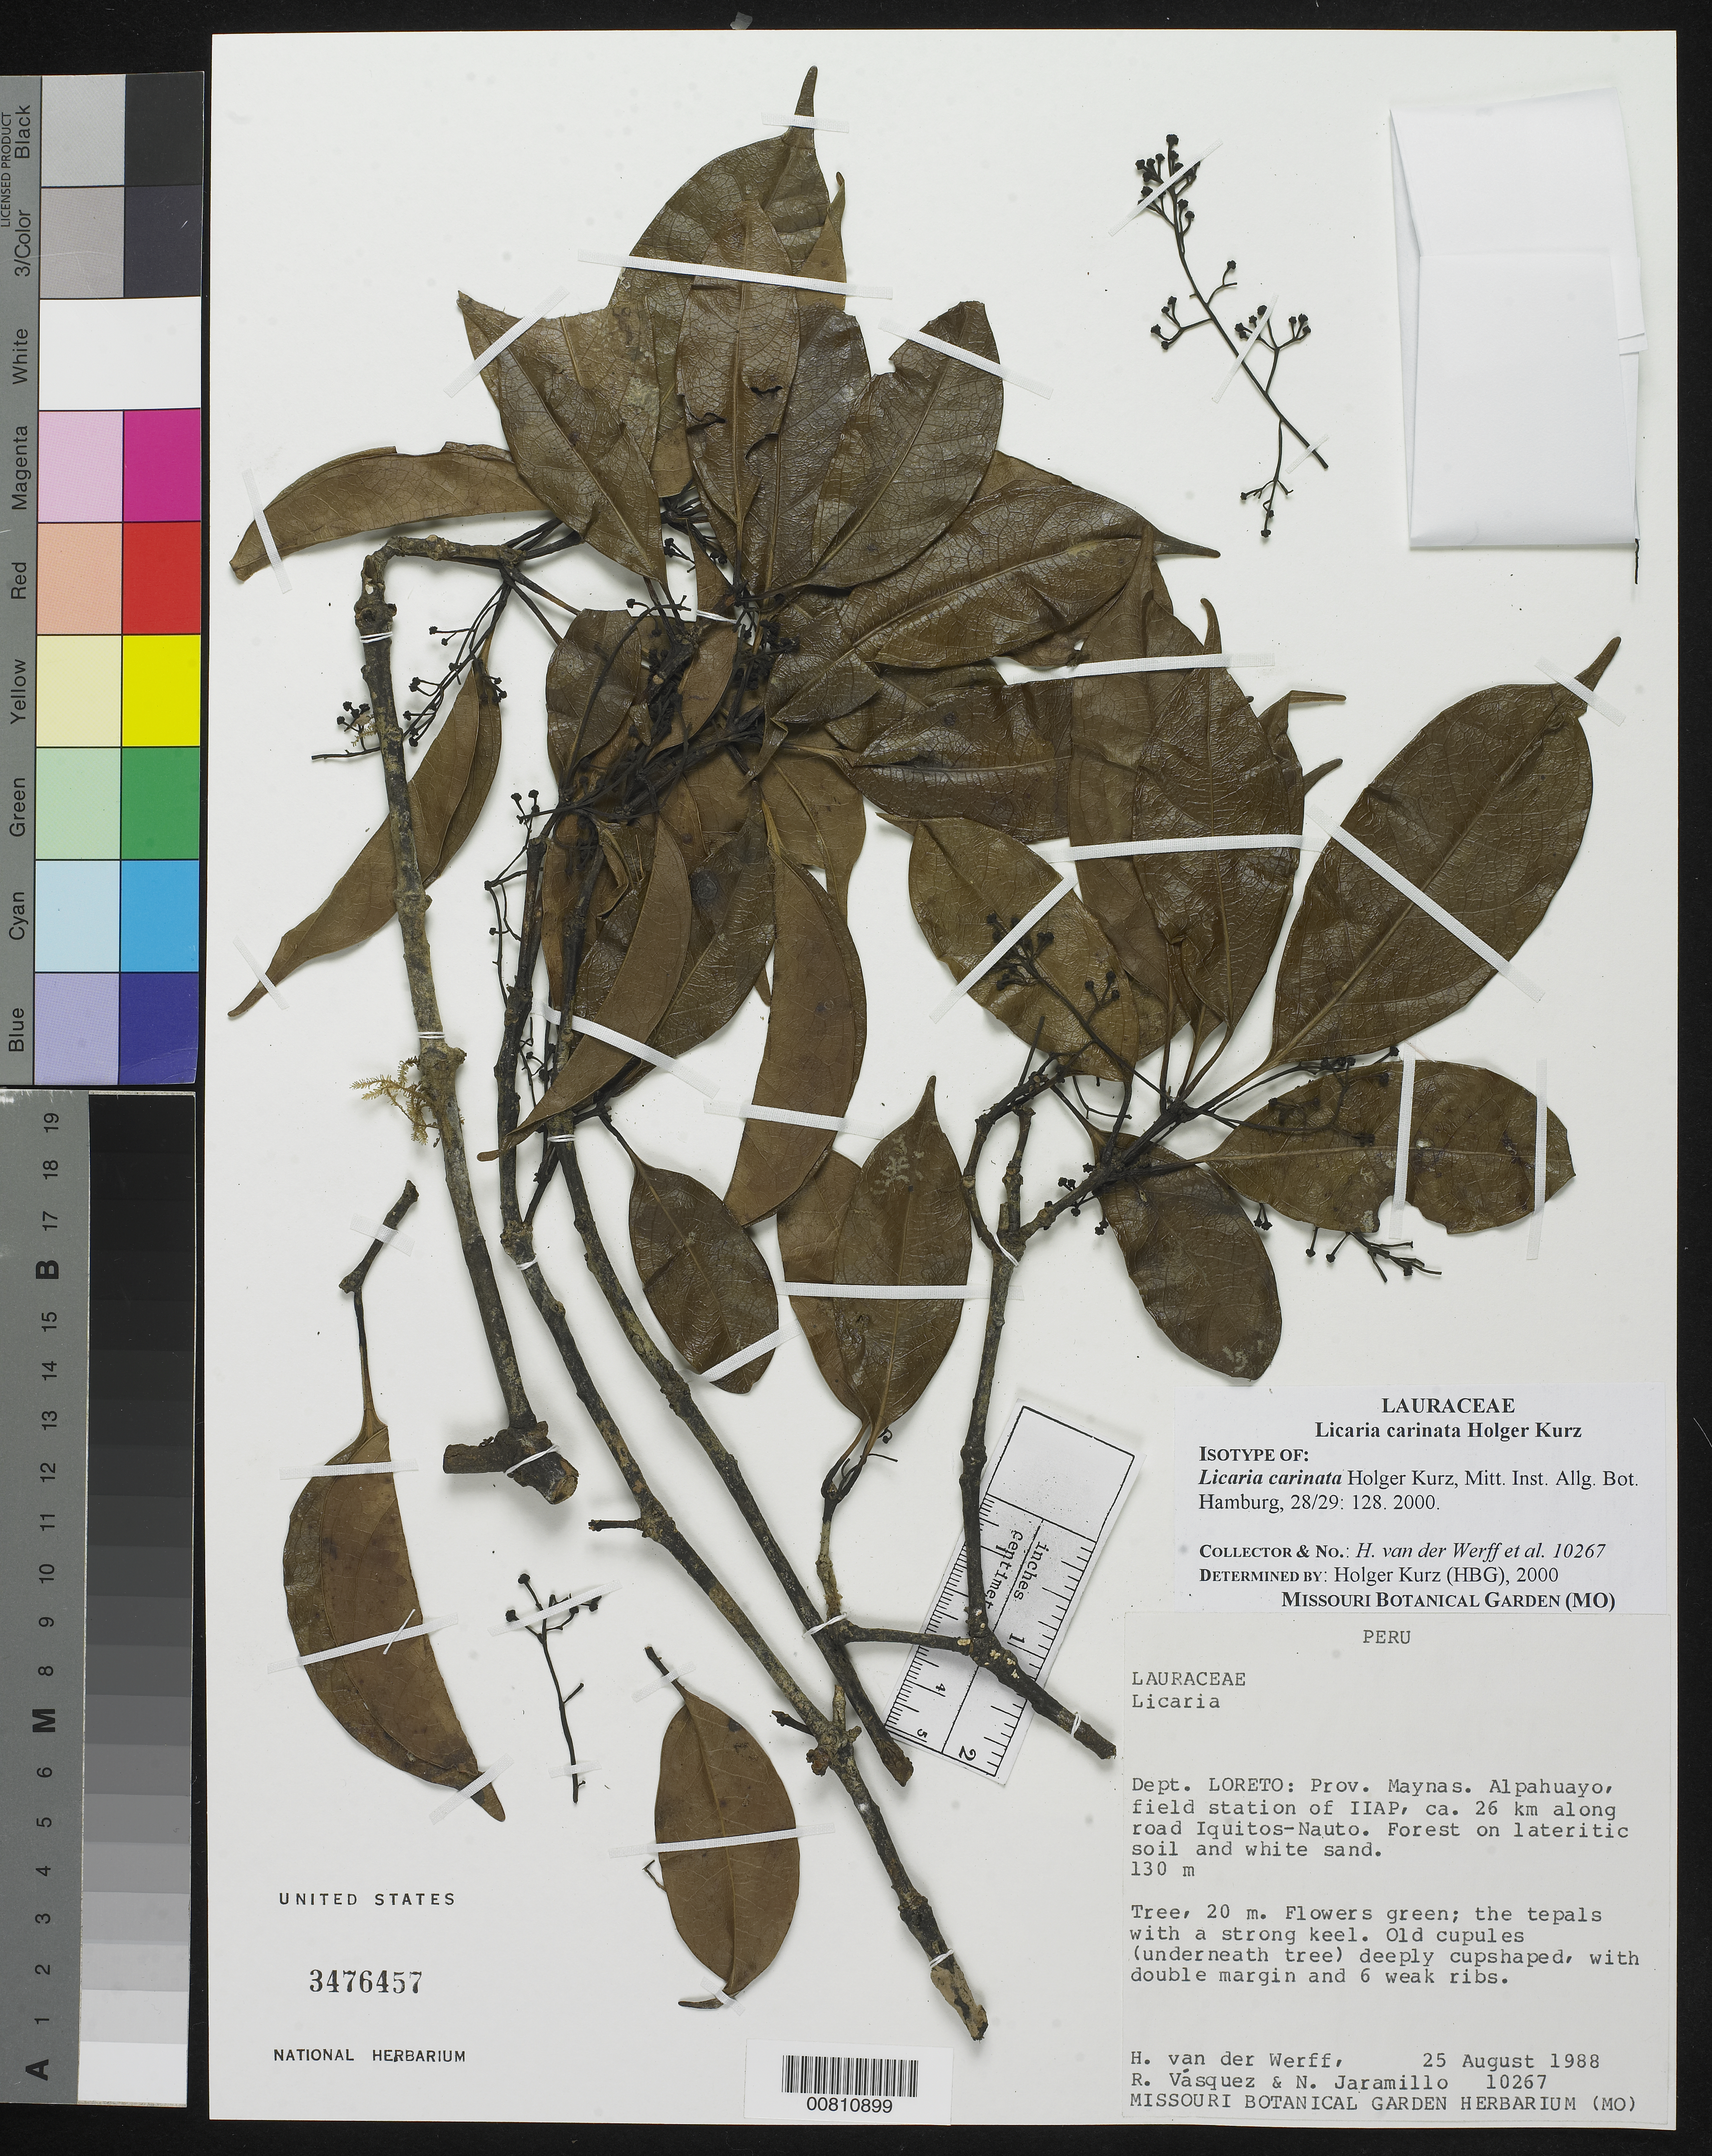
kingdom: Plantae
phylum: Tracheophyta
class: Magnoliopsida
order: Laurales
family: Lauraceae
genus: Licaria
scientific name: Licaria carinata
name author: H. Kurz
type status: Isotype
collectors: H. van der Werff, R. Vásquez & N. Jaramillo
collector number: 10267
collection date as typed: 25 Aug 1988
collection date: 1988-08-25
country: Peru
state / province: Loreto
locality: Dept. Loreto: Prov. Maynas. Alpahuayo, field station of IIAP, ca. 26 km along road Iquitos-Nauto.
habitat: Forest on lateritic soil and white sand.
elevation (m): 130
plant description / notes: Holotype at HBG.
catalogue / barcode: US 3476457